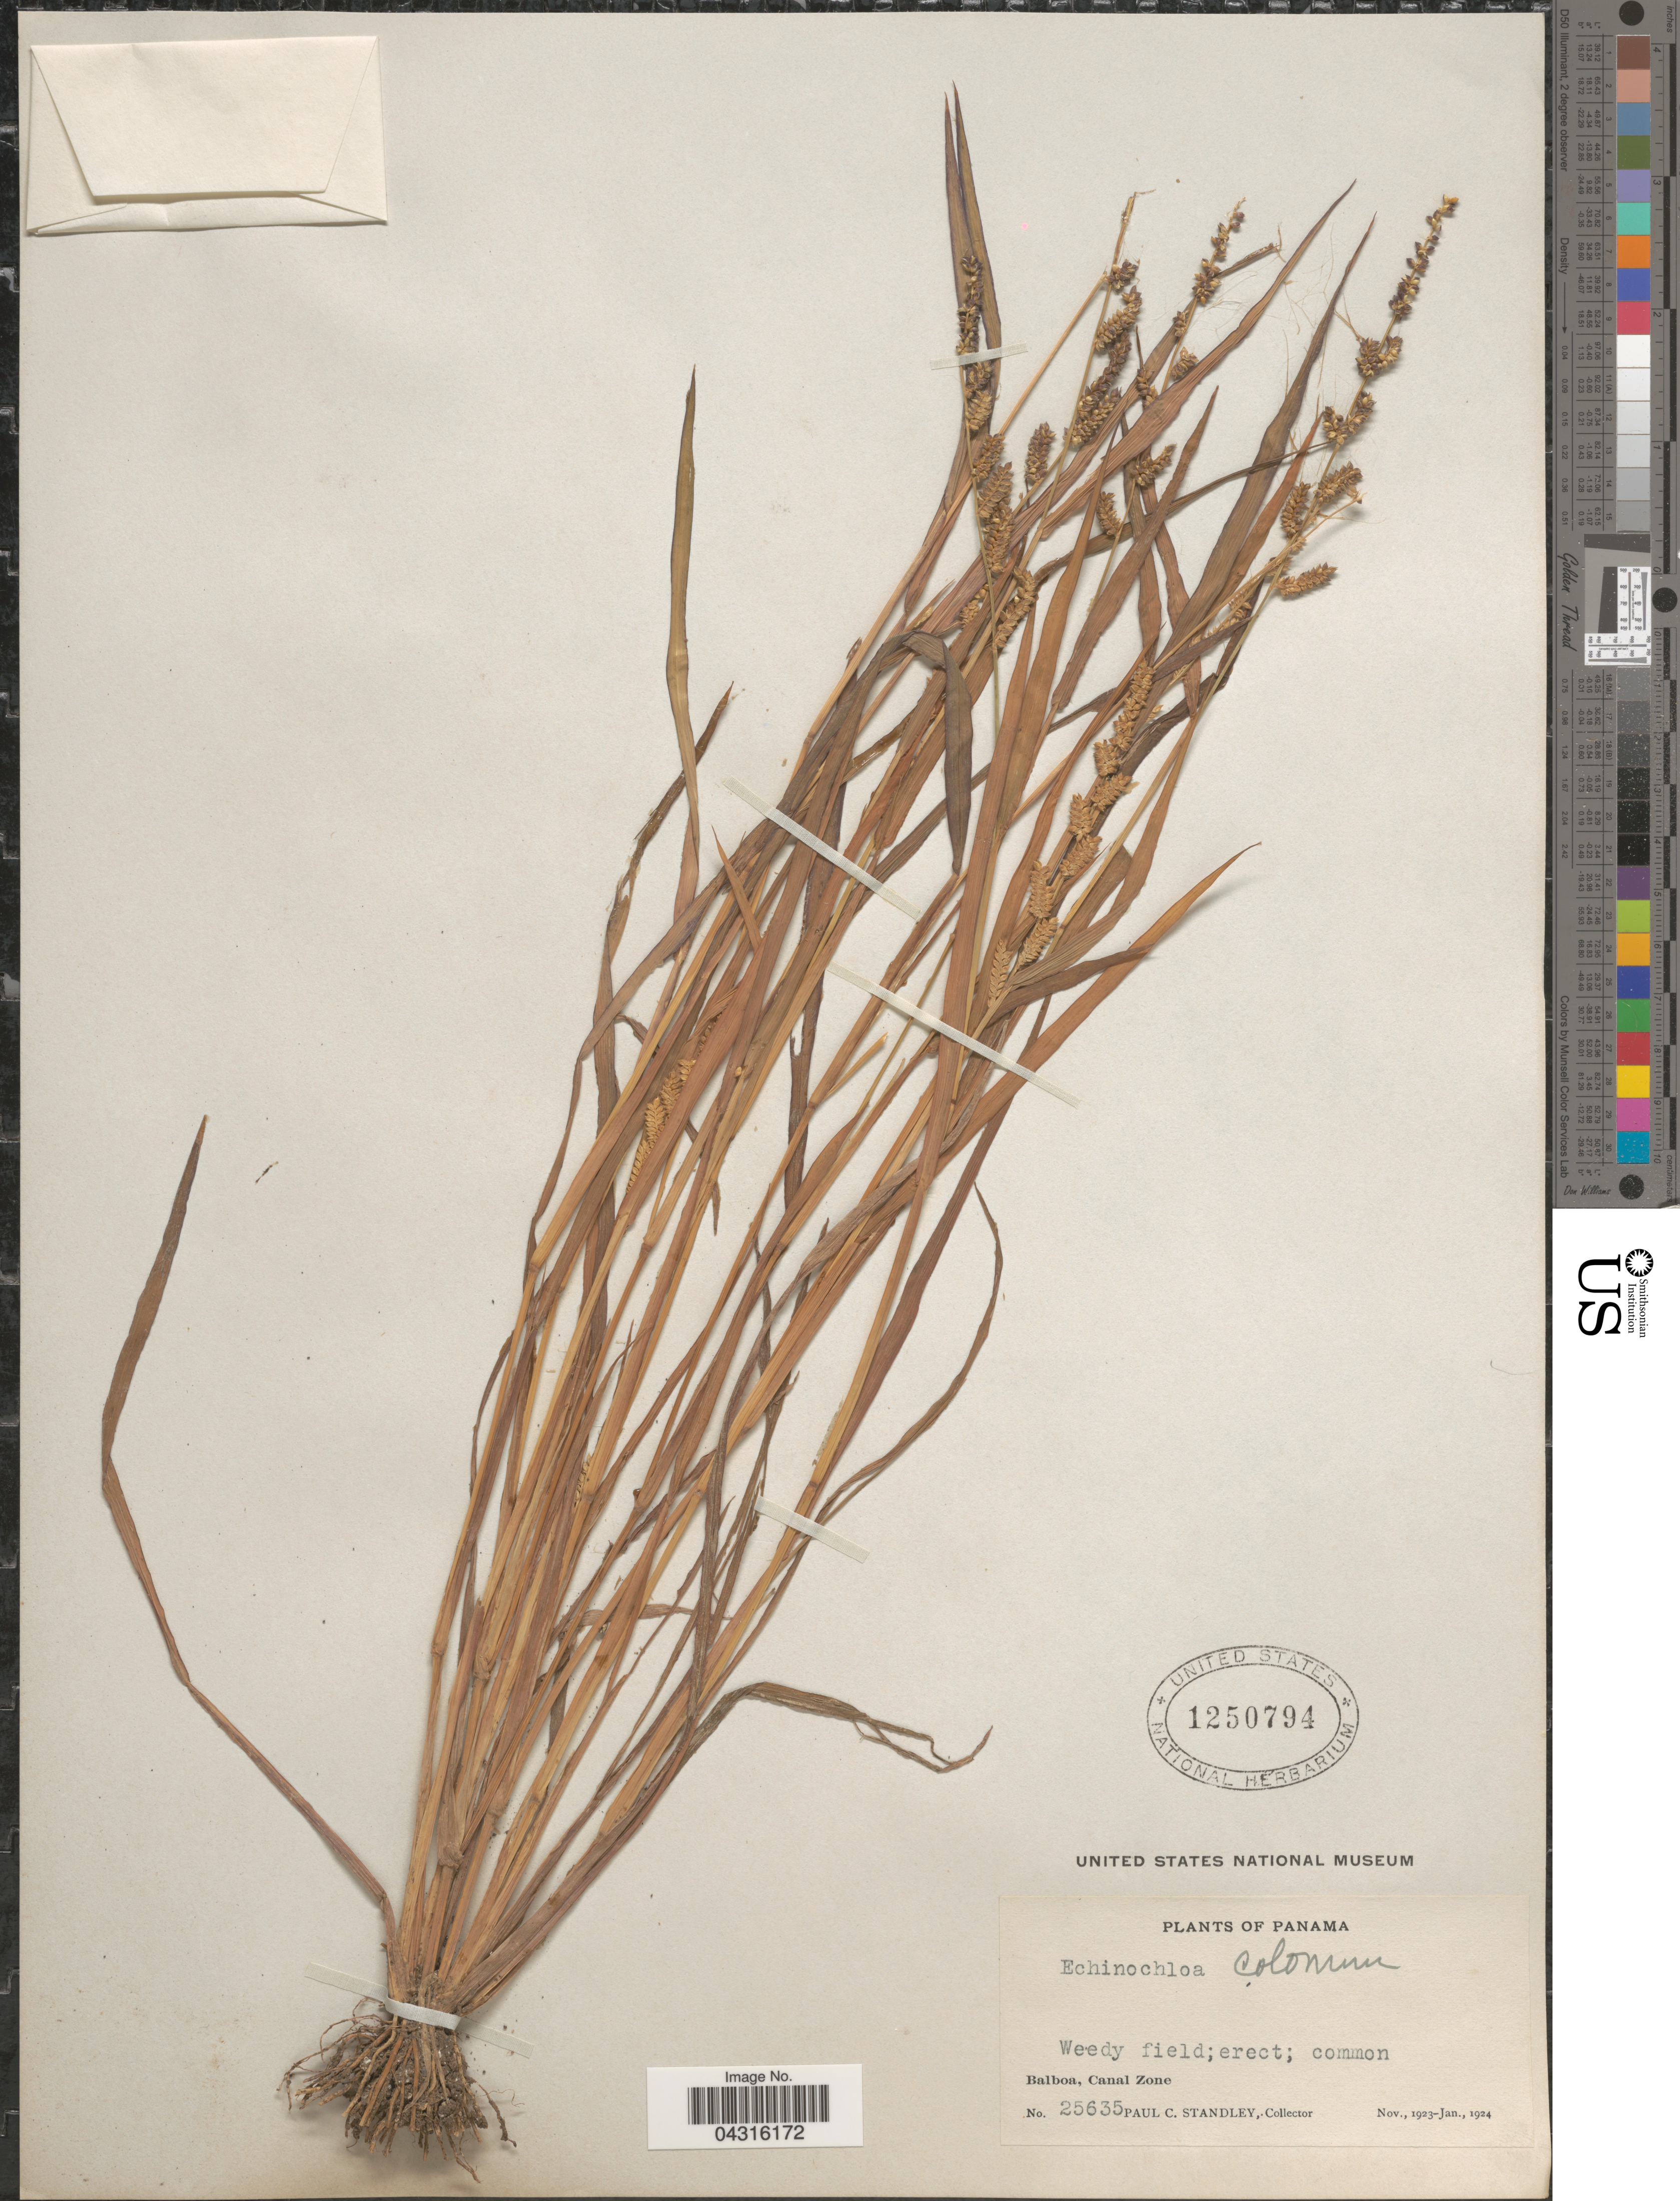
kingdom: Plantae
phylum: Tracheophyta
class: Liliopsida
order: Poales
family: Poaceae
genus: Echinochloa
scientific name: Echinochloa colona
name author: (L.) Link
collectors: P. C. Standley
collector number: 25635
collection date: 1923-11/1924-01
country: Panama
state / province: Colón / Panamá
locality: Balboa, Canal Zone.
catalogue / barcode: US 1250794